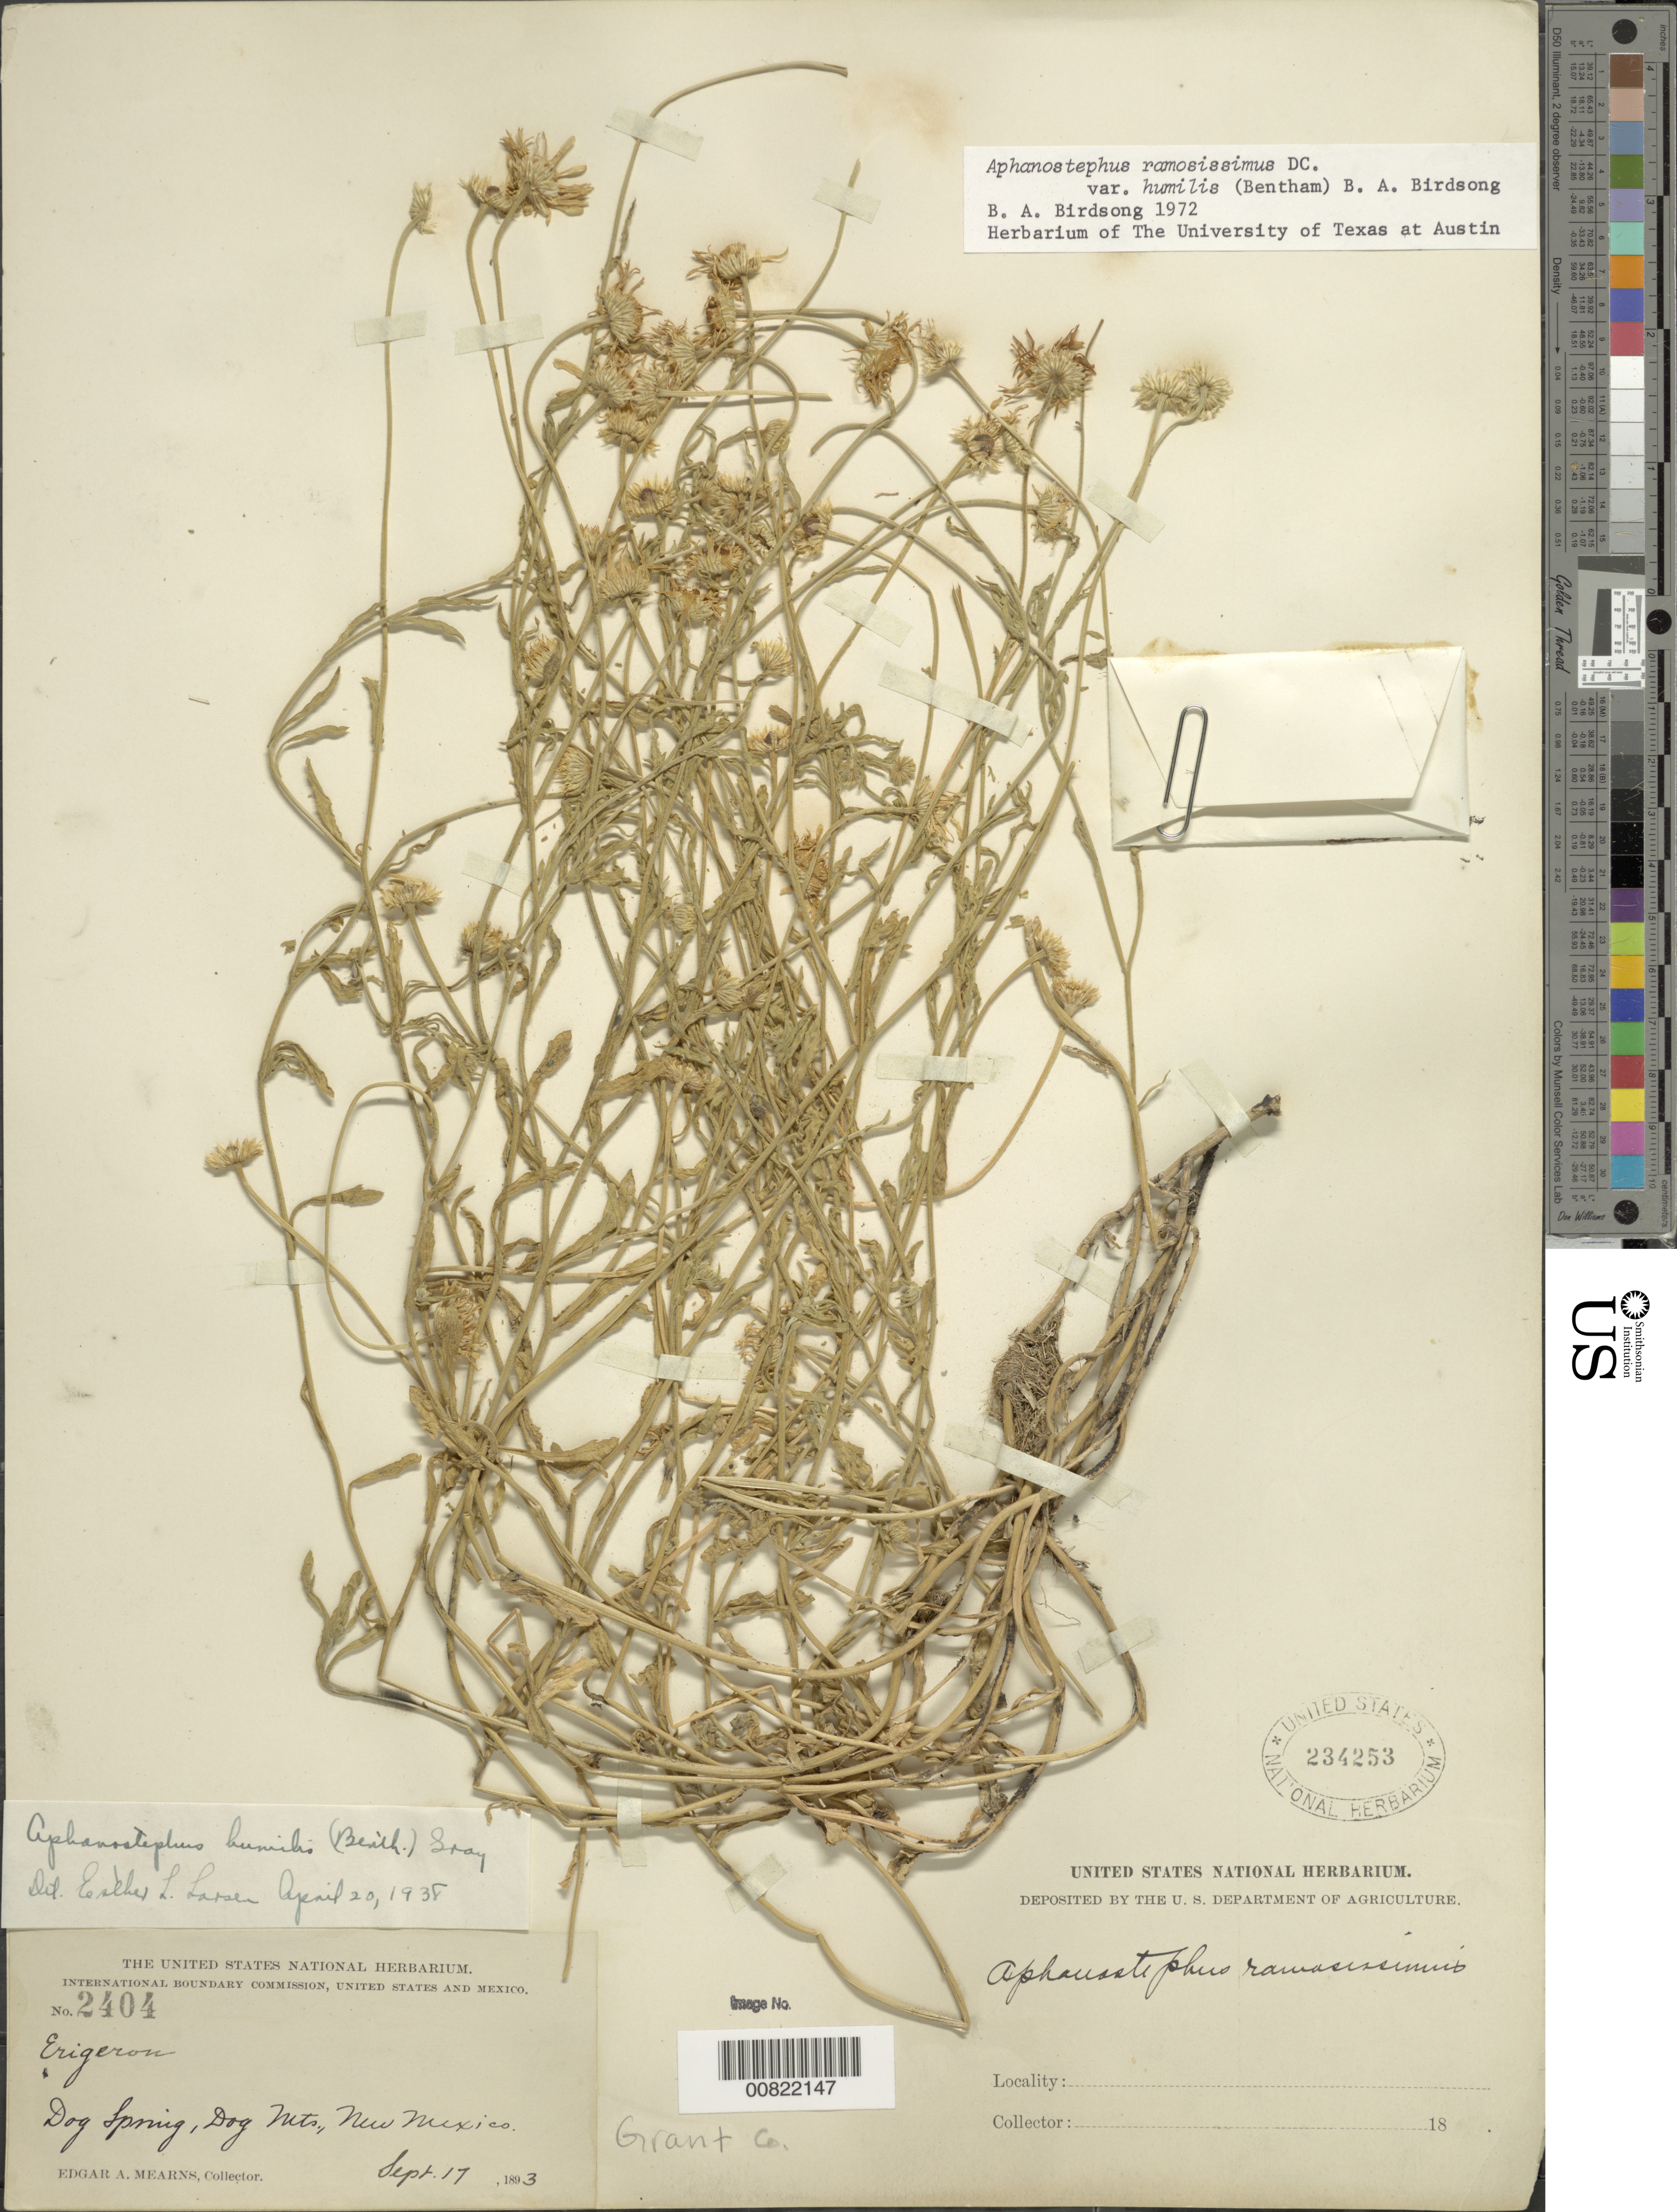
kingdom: Plantae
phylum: Tracheophyta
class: Magnoliopsida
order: Asterales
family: Asteraceae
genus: Aphanostephus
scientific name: Aphanostephus ramosissimus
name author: DC.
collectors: E. A. Mearns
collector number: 2404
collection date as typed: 17 Sep 1893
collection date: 1893-09-17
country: United States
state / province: New Mexico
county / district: Grant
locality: Dog Spring, Dog Mts., New Mexico.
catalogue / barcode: US 234253